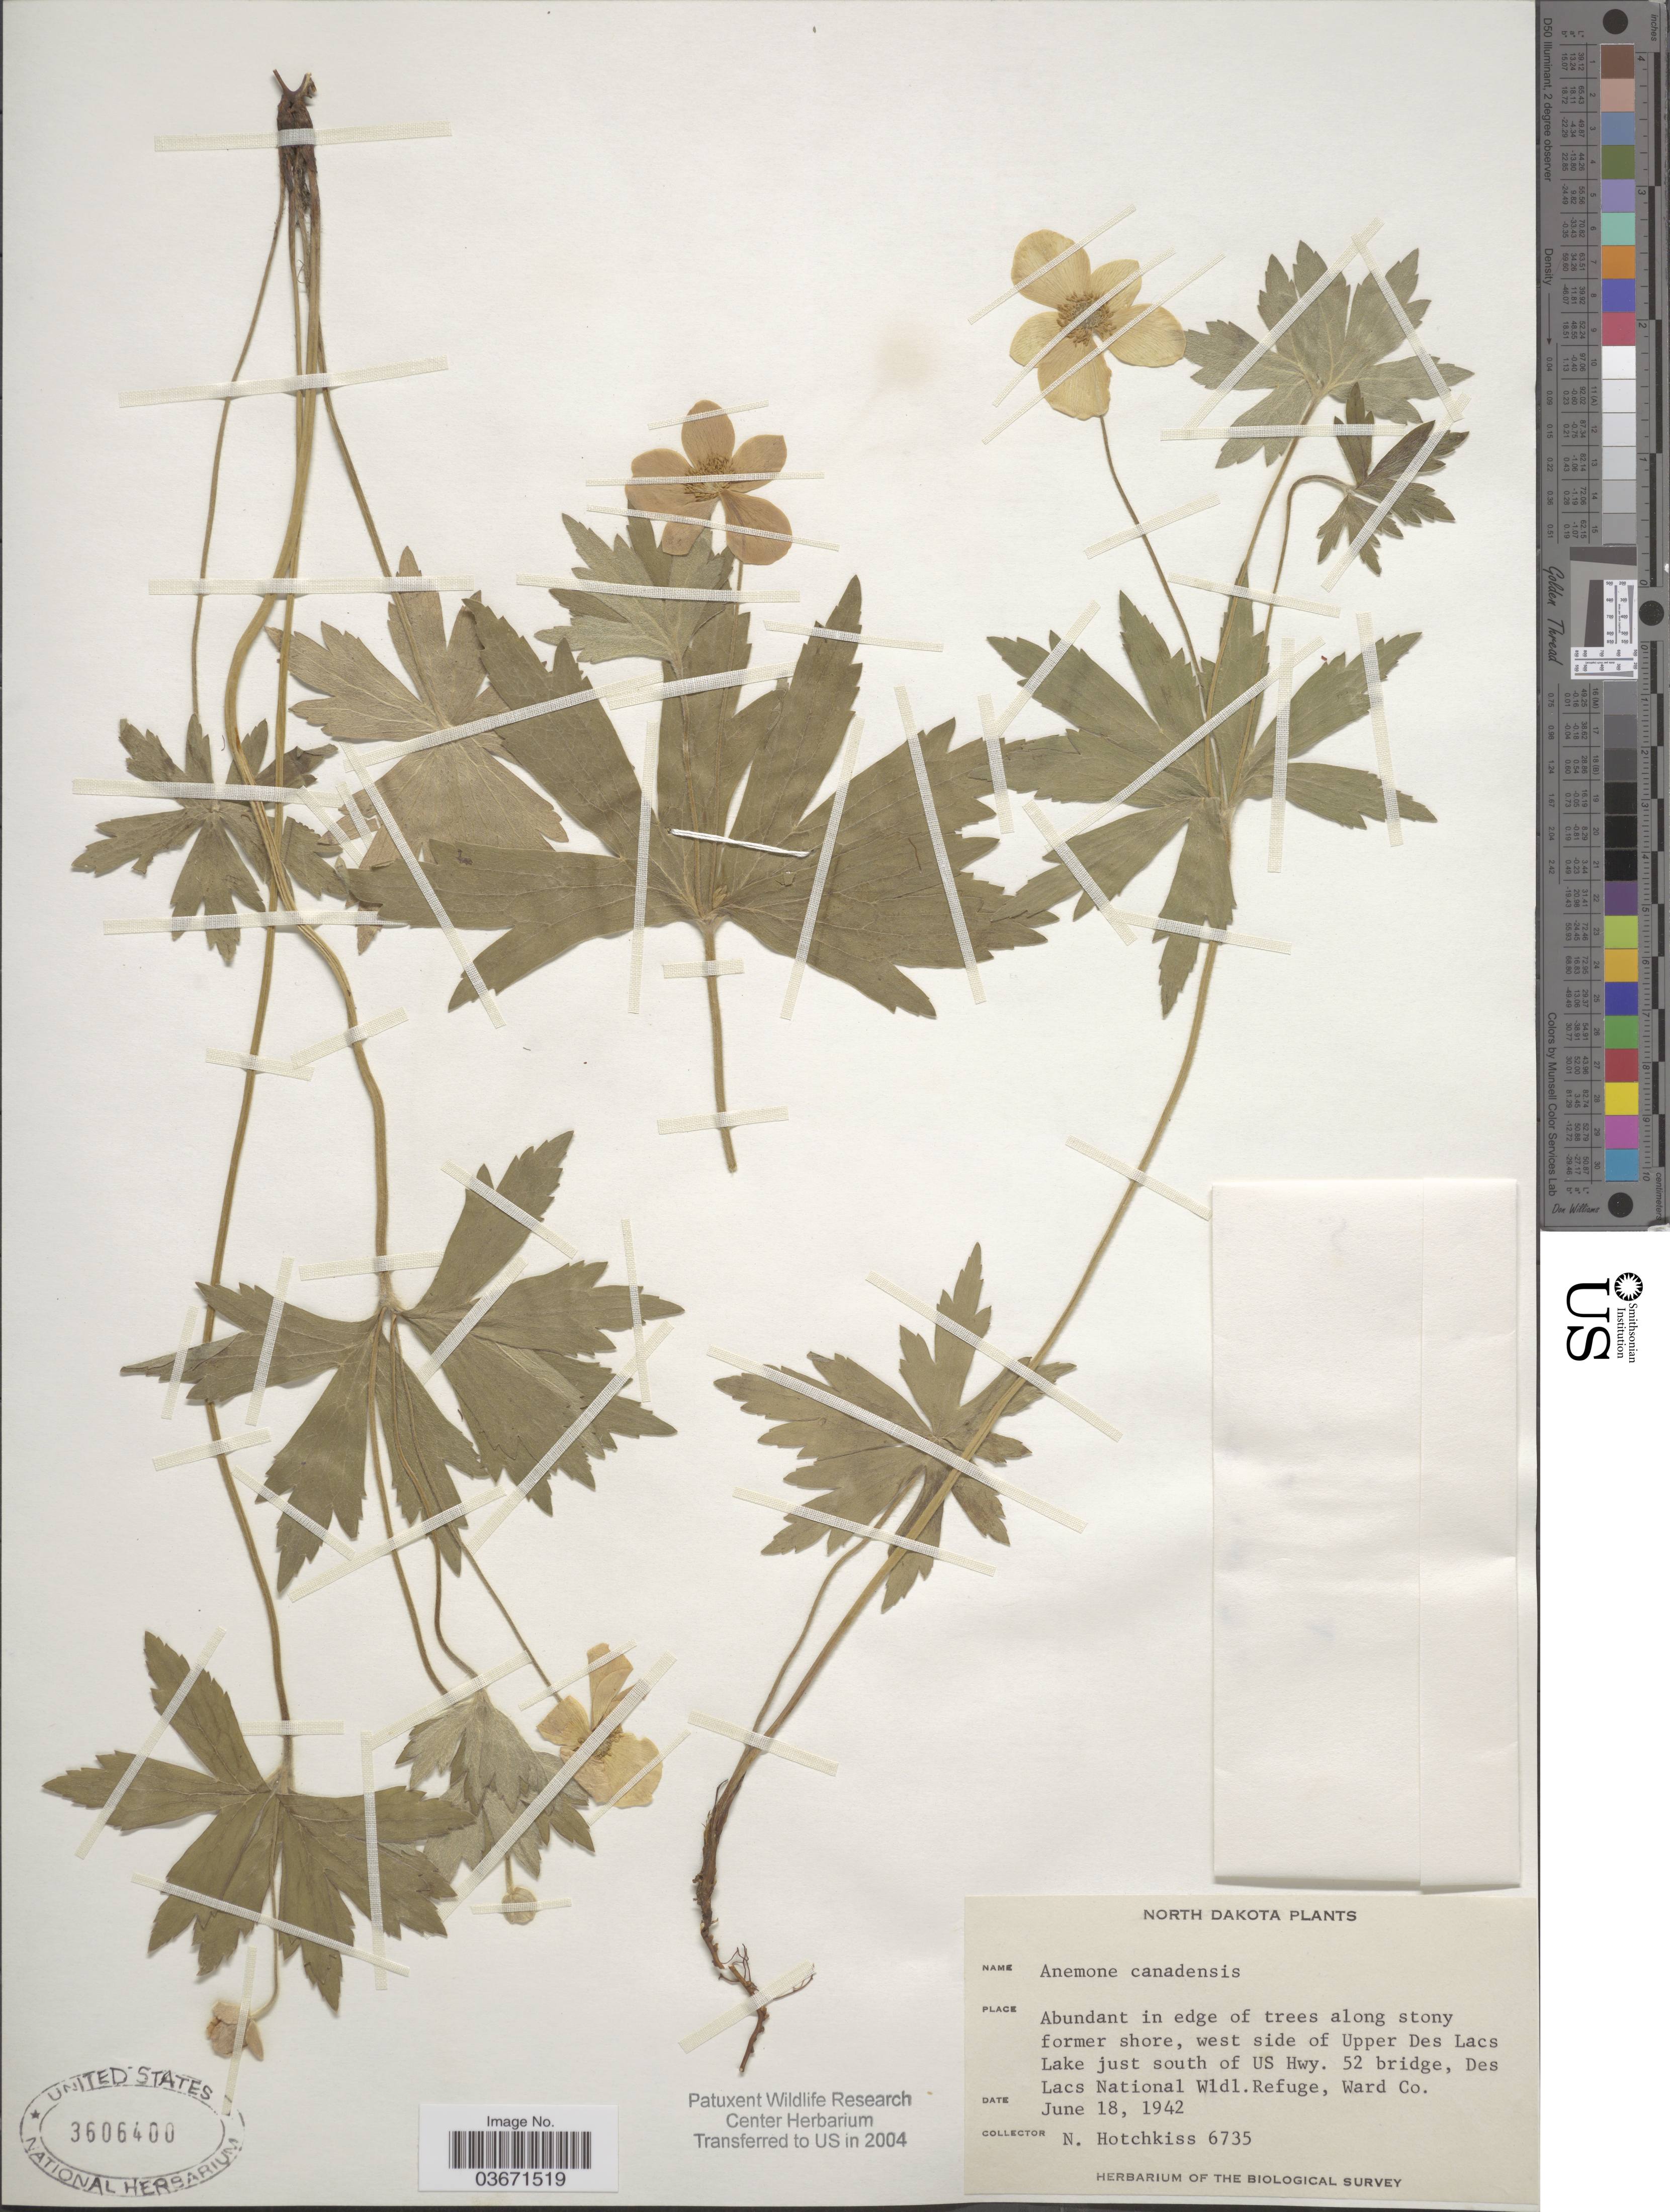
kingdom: Plantae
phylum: Tracheophyta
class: Magnoliopsida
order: Ranunculales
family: Ranunculaceae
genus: Anemone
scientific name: Anemone canadensis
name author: L.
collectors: N. Hotchkiss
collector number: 6735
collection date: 1942-06-18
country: United States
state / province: North Dakota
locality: West side of Upper Des Lacs Lake just south of US Hwy. 52 bridge, Des Lacs National Wildl. Refuge, Ward Co.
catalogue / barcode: US 3606400